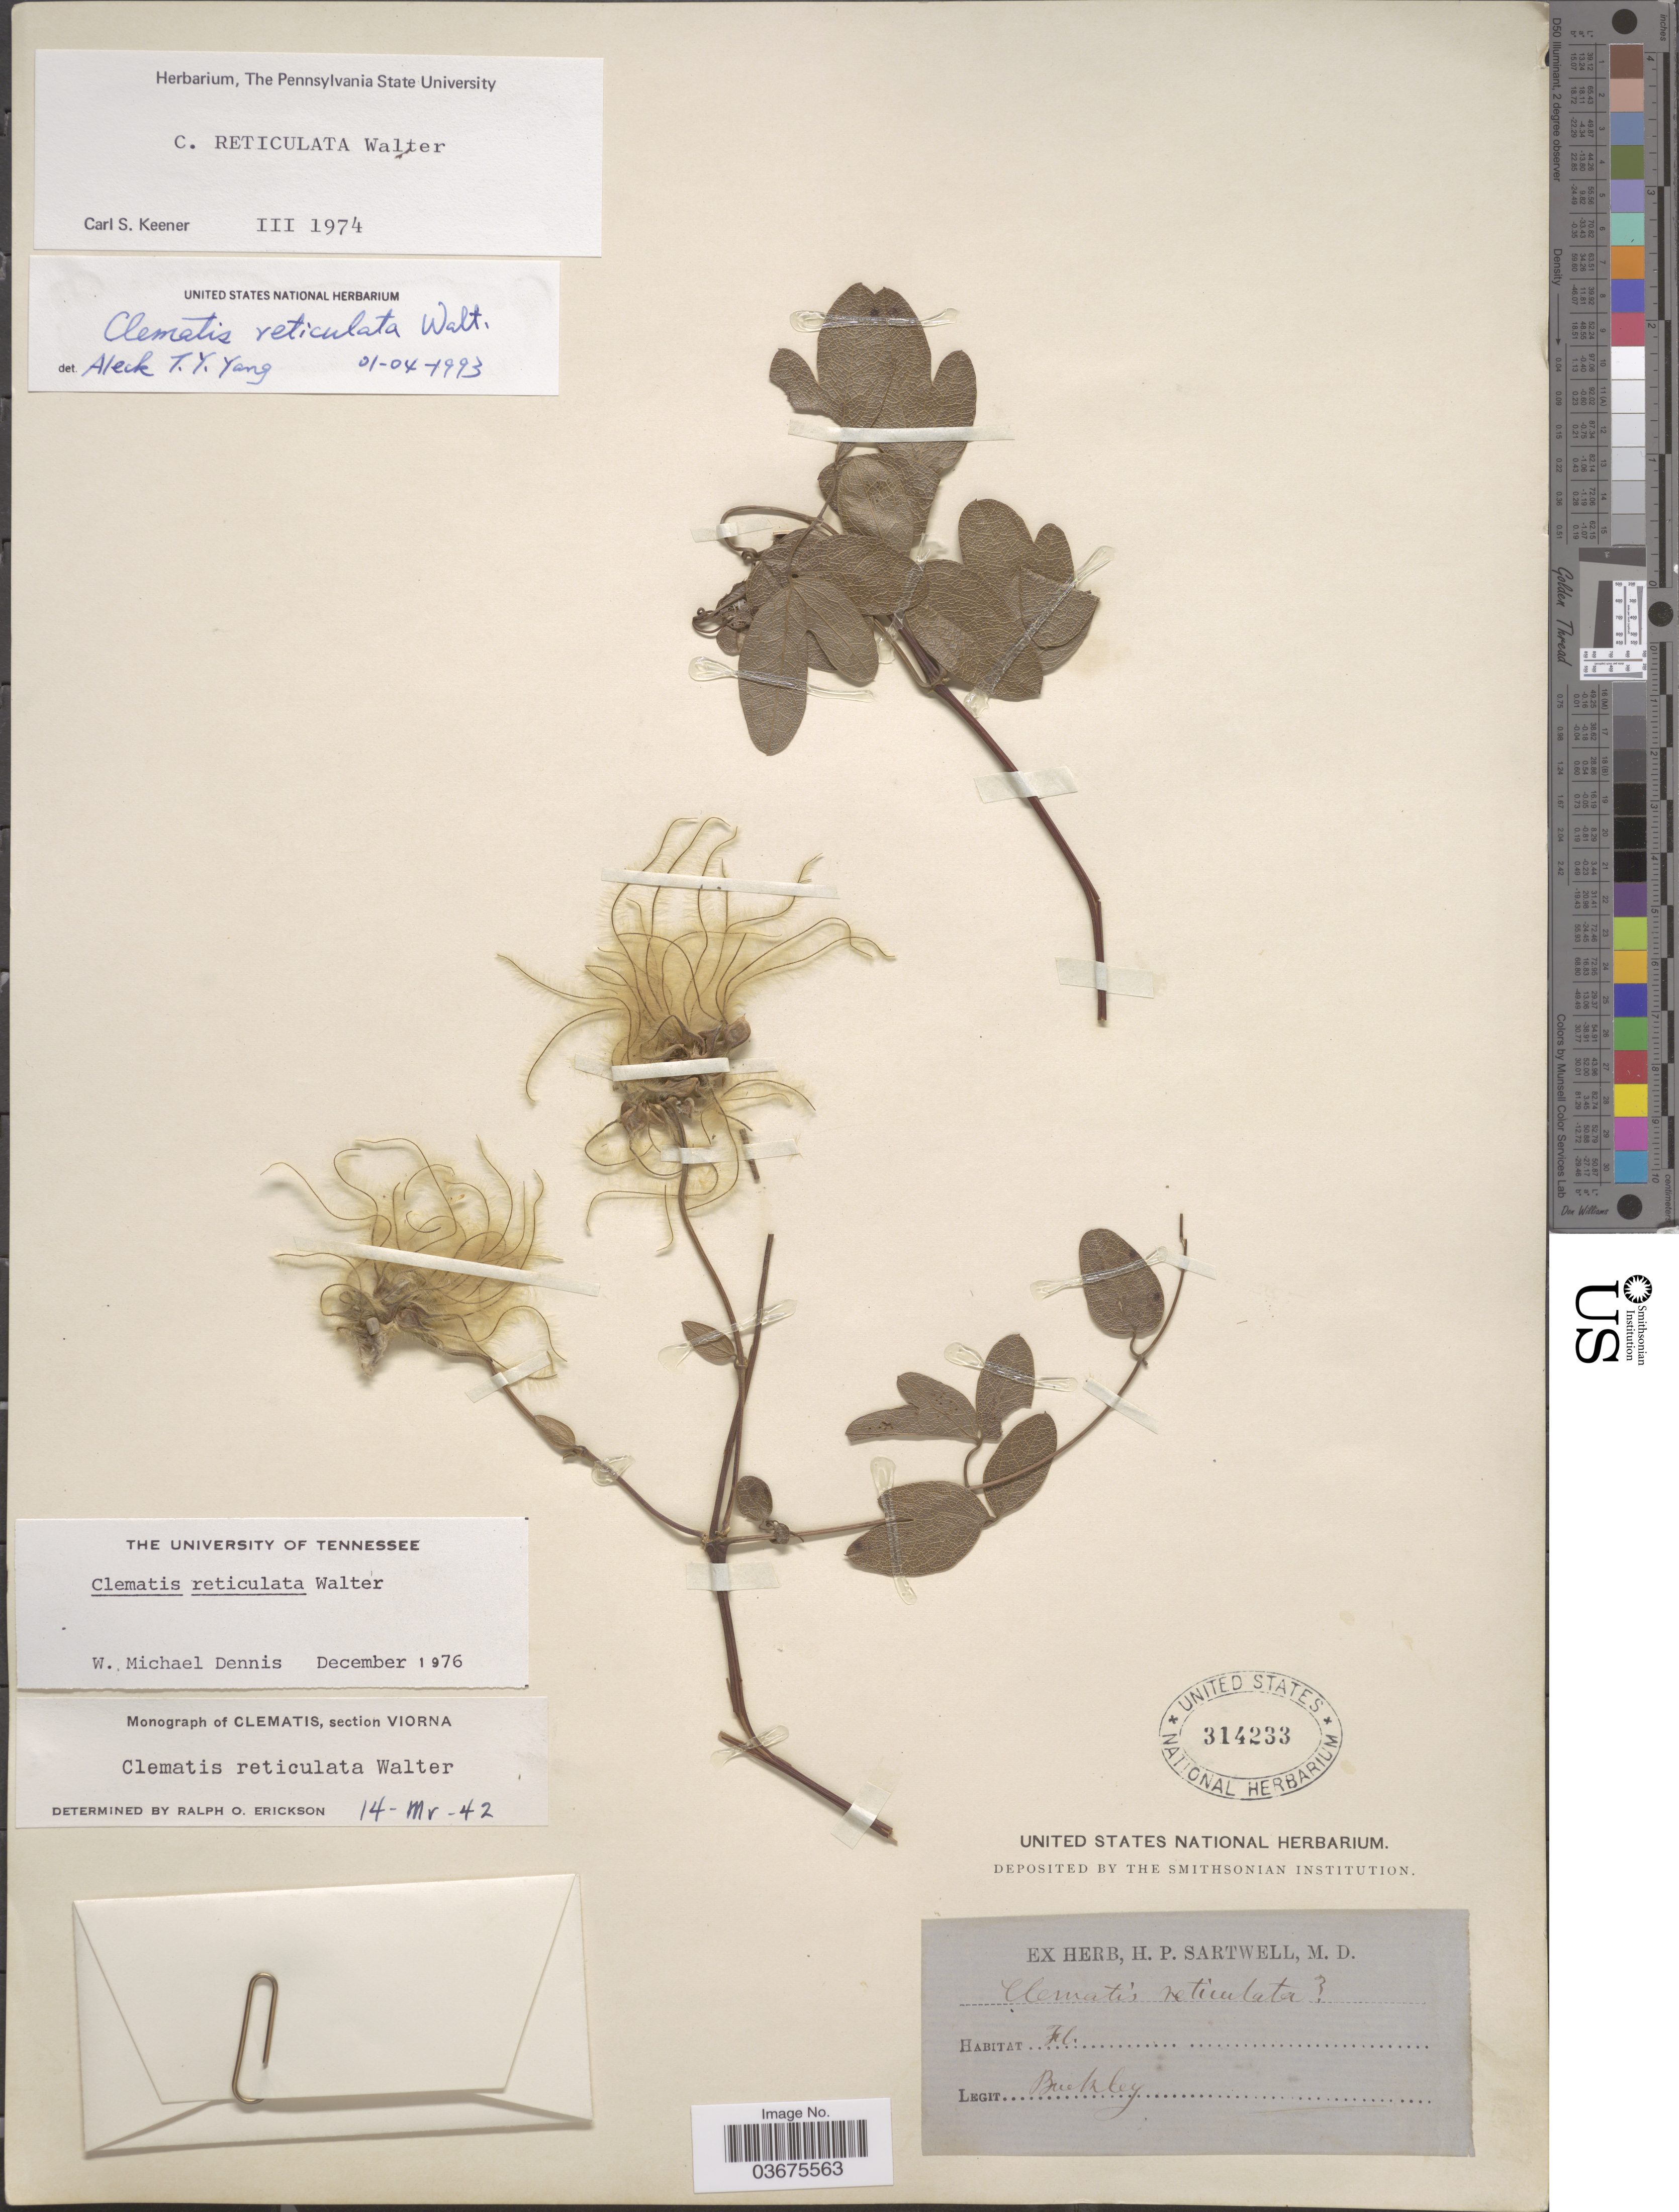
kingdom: Plantae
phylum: Tracheophyta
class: Magnoliopsida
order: Ranunculales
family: Ranunculaceae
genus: Clematis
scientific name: Clematis reticulata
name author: Walter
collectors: -- Buckley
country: United States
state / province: Florida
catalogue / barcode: US 314233